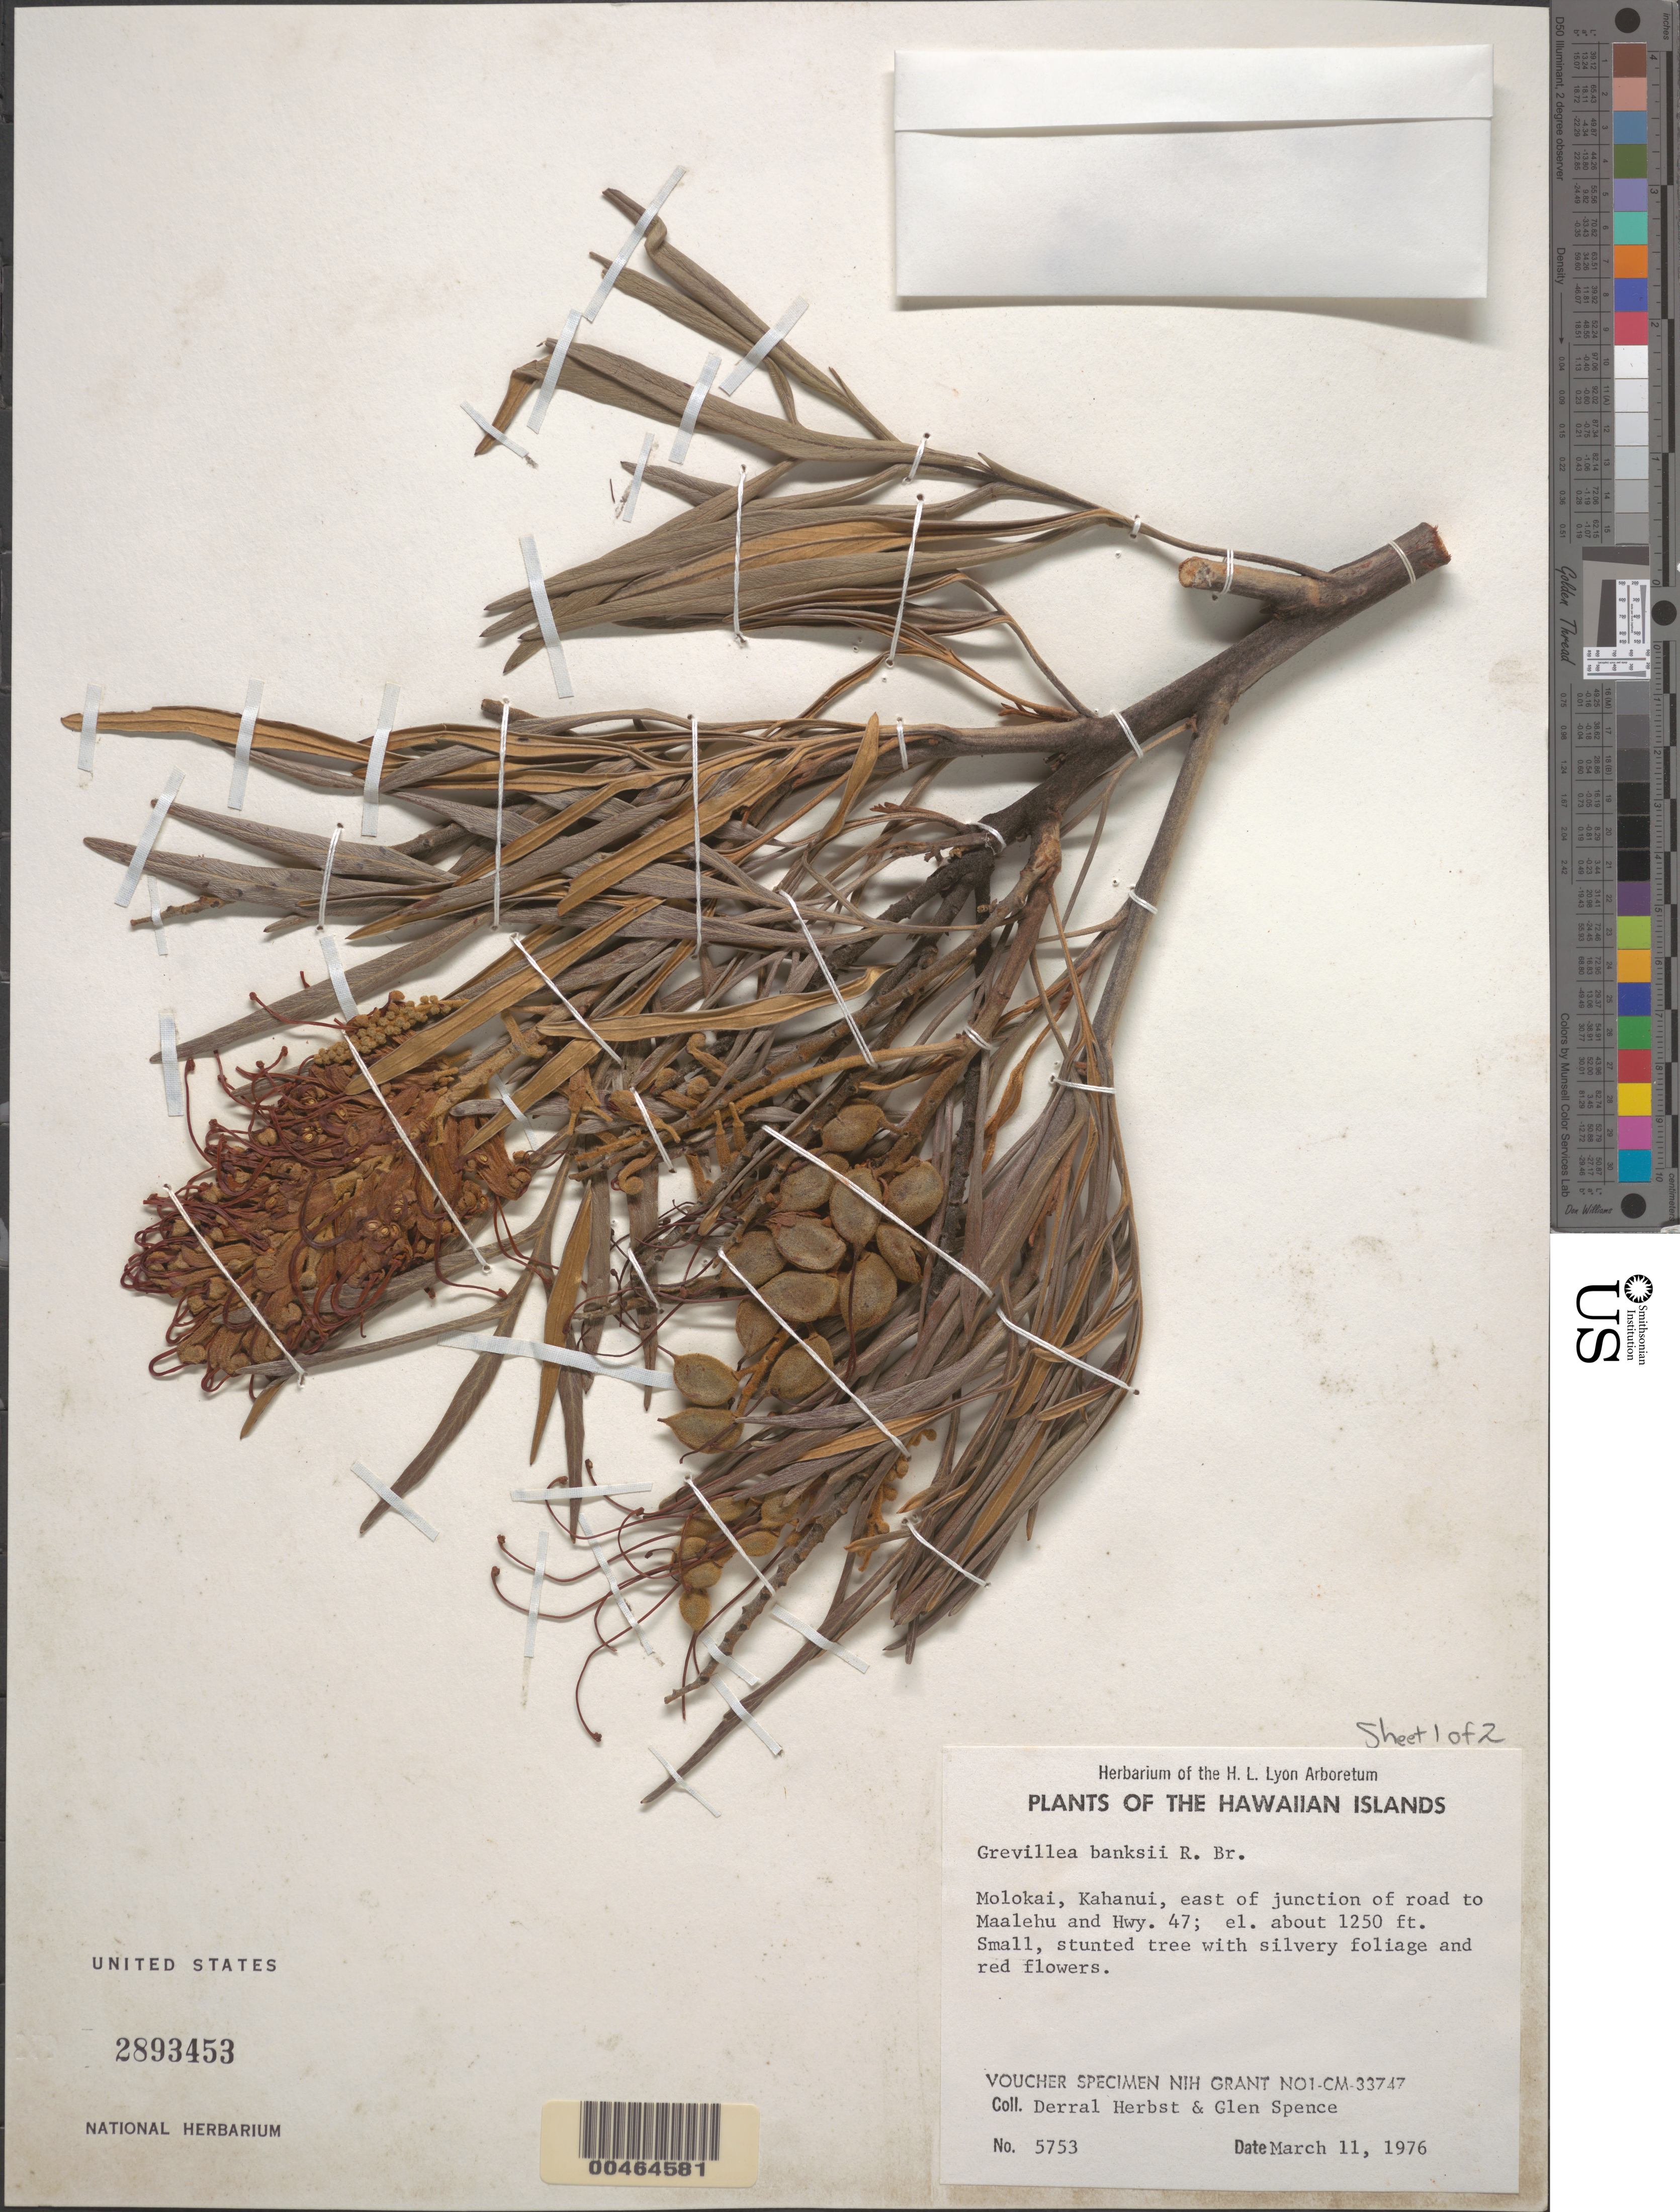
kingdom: Plantae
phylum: Tracheophyta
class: Magnoliopsida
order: Proteales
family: Proteaceae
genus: Grevillea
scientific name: Grevillea banksii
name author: R. Br.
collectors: D. R. Herbst & G. Spence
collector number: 5753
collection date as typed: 11 Mar 1976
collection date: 1976-03-11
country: United States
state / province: Hawaii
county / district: Maui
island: Moloka'i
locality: Kahanui, E of junction of road to Maalehu and Hwy. 47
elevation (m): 381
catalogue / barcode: US 2893453